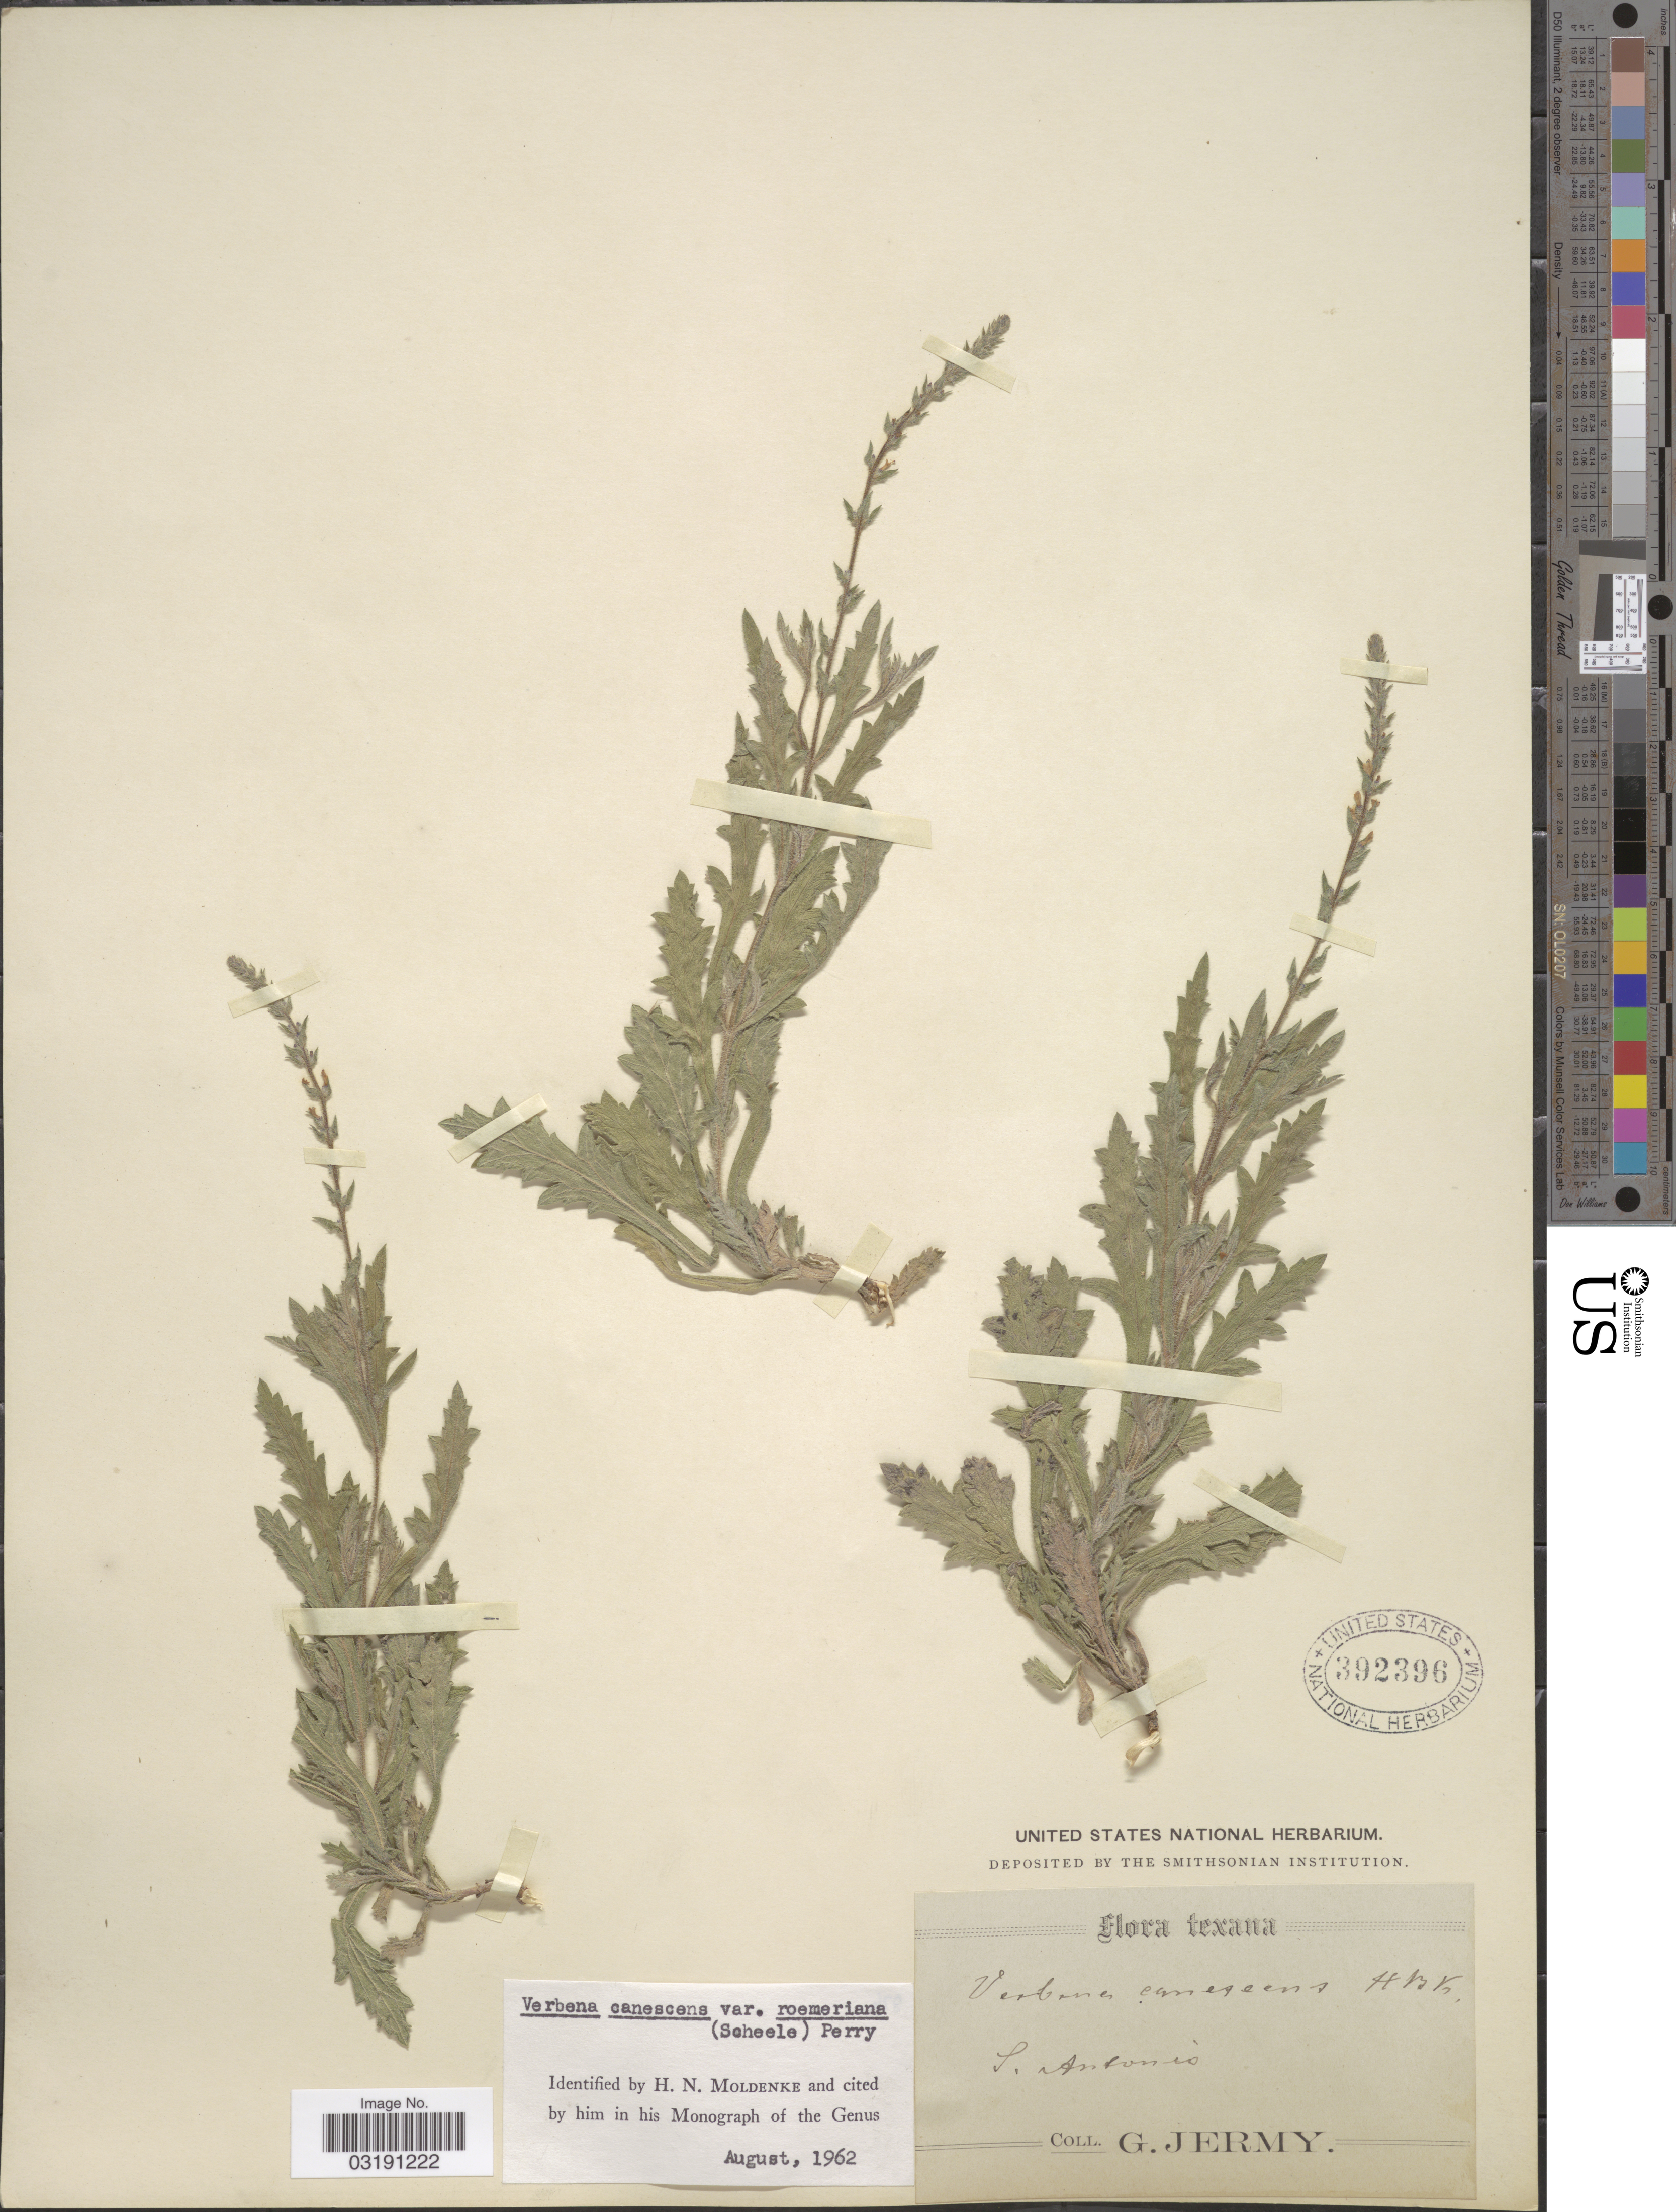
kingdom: Plantae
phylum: Tracheophyta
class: Magnoliopsida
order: Lamiales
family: Verbenaceae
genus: Verbena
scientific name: Verbena canescens var. roemeriana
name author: (Scheele) L.M. Perry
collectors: G. Jermy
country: United States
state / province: Texas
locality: S. Antonio.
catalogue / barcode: US 392396